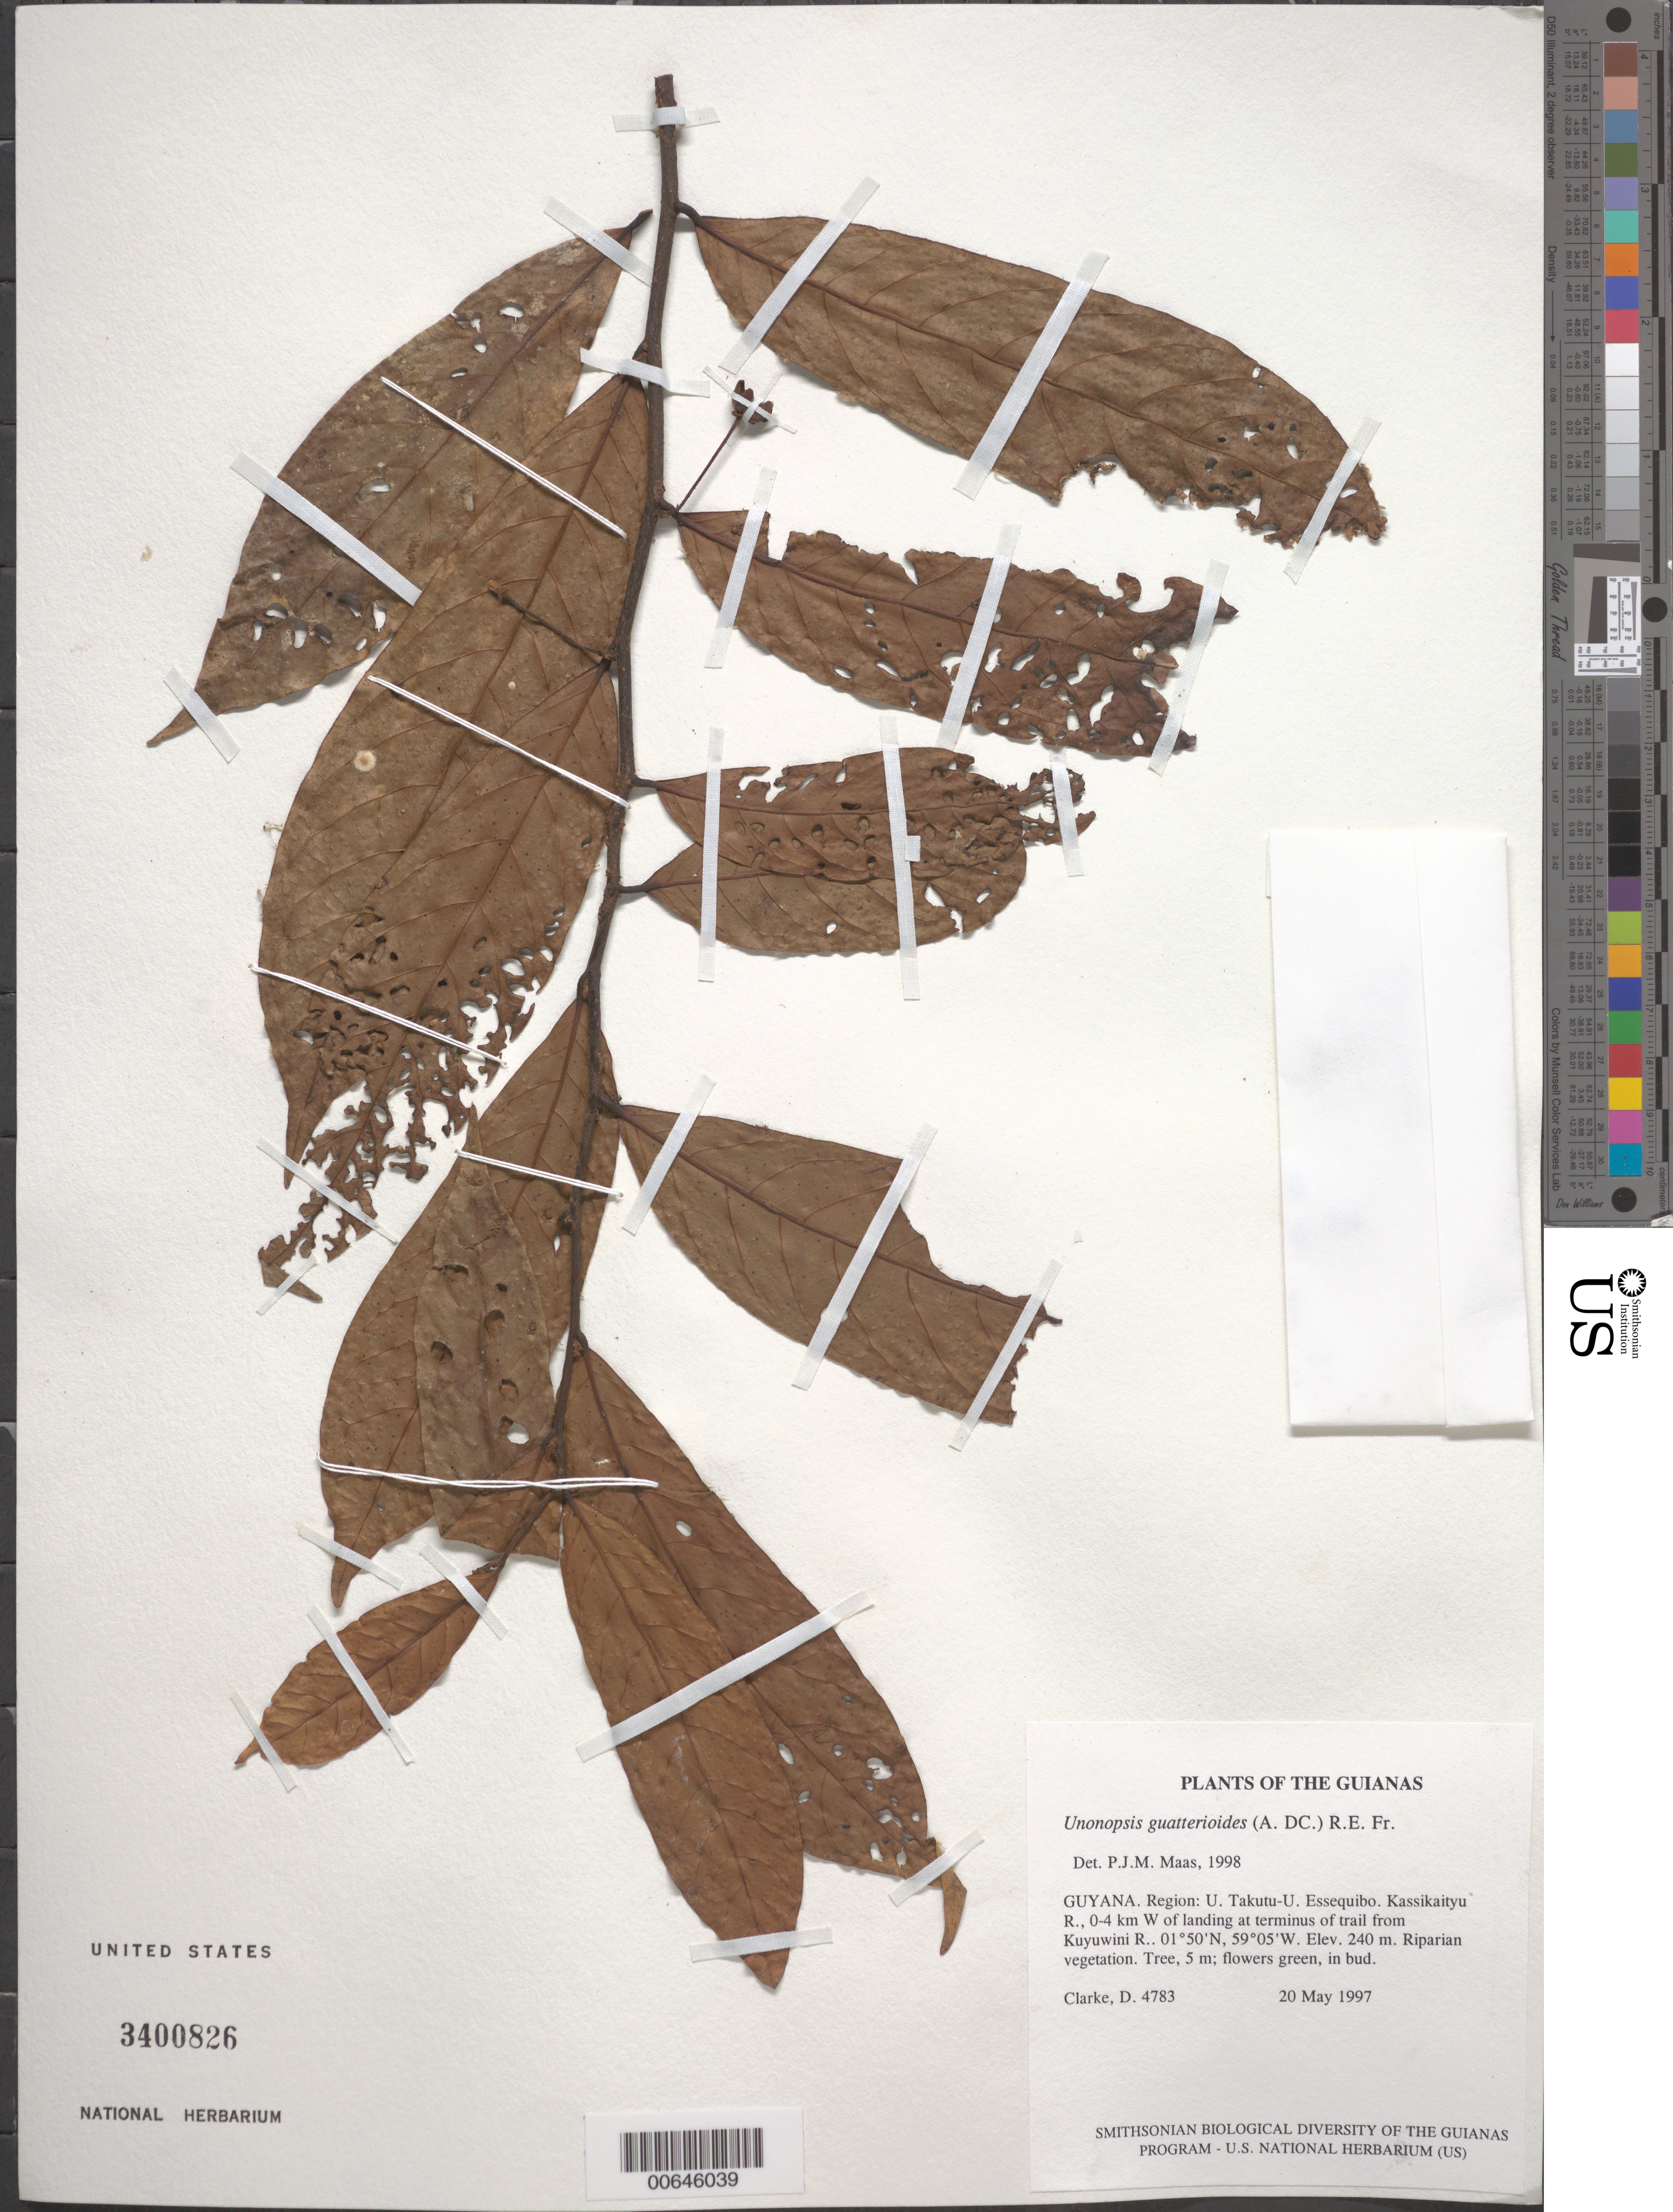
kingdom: Plantae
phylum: Tracheophyta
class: Magnoliopsida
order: Magnoliales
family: Annonaceae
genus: Unonopsis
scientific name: Unonopsis guatterioides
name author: (A. DC.) R.E. Fr.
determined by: Maas, Paul J. M.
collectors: H. D. Clarke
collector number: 4783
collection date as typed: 20 May 1997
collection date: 1997-05-20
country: Guyana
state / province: U. Takutu-U. Essequibo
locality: Kassikaityu R., 0-4 km W of landing at terminus of trail from Kuyuwini R.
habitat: Riparian vegetation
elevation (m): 240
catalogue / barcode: US 3400826